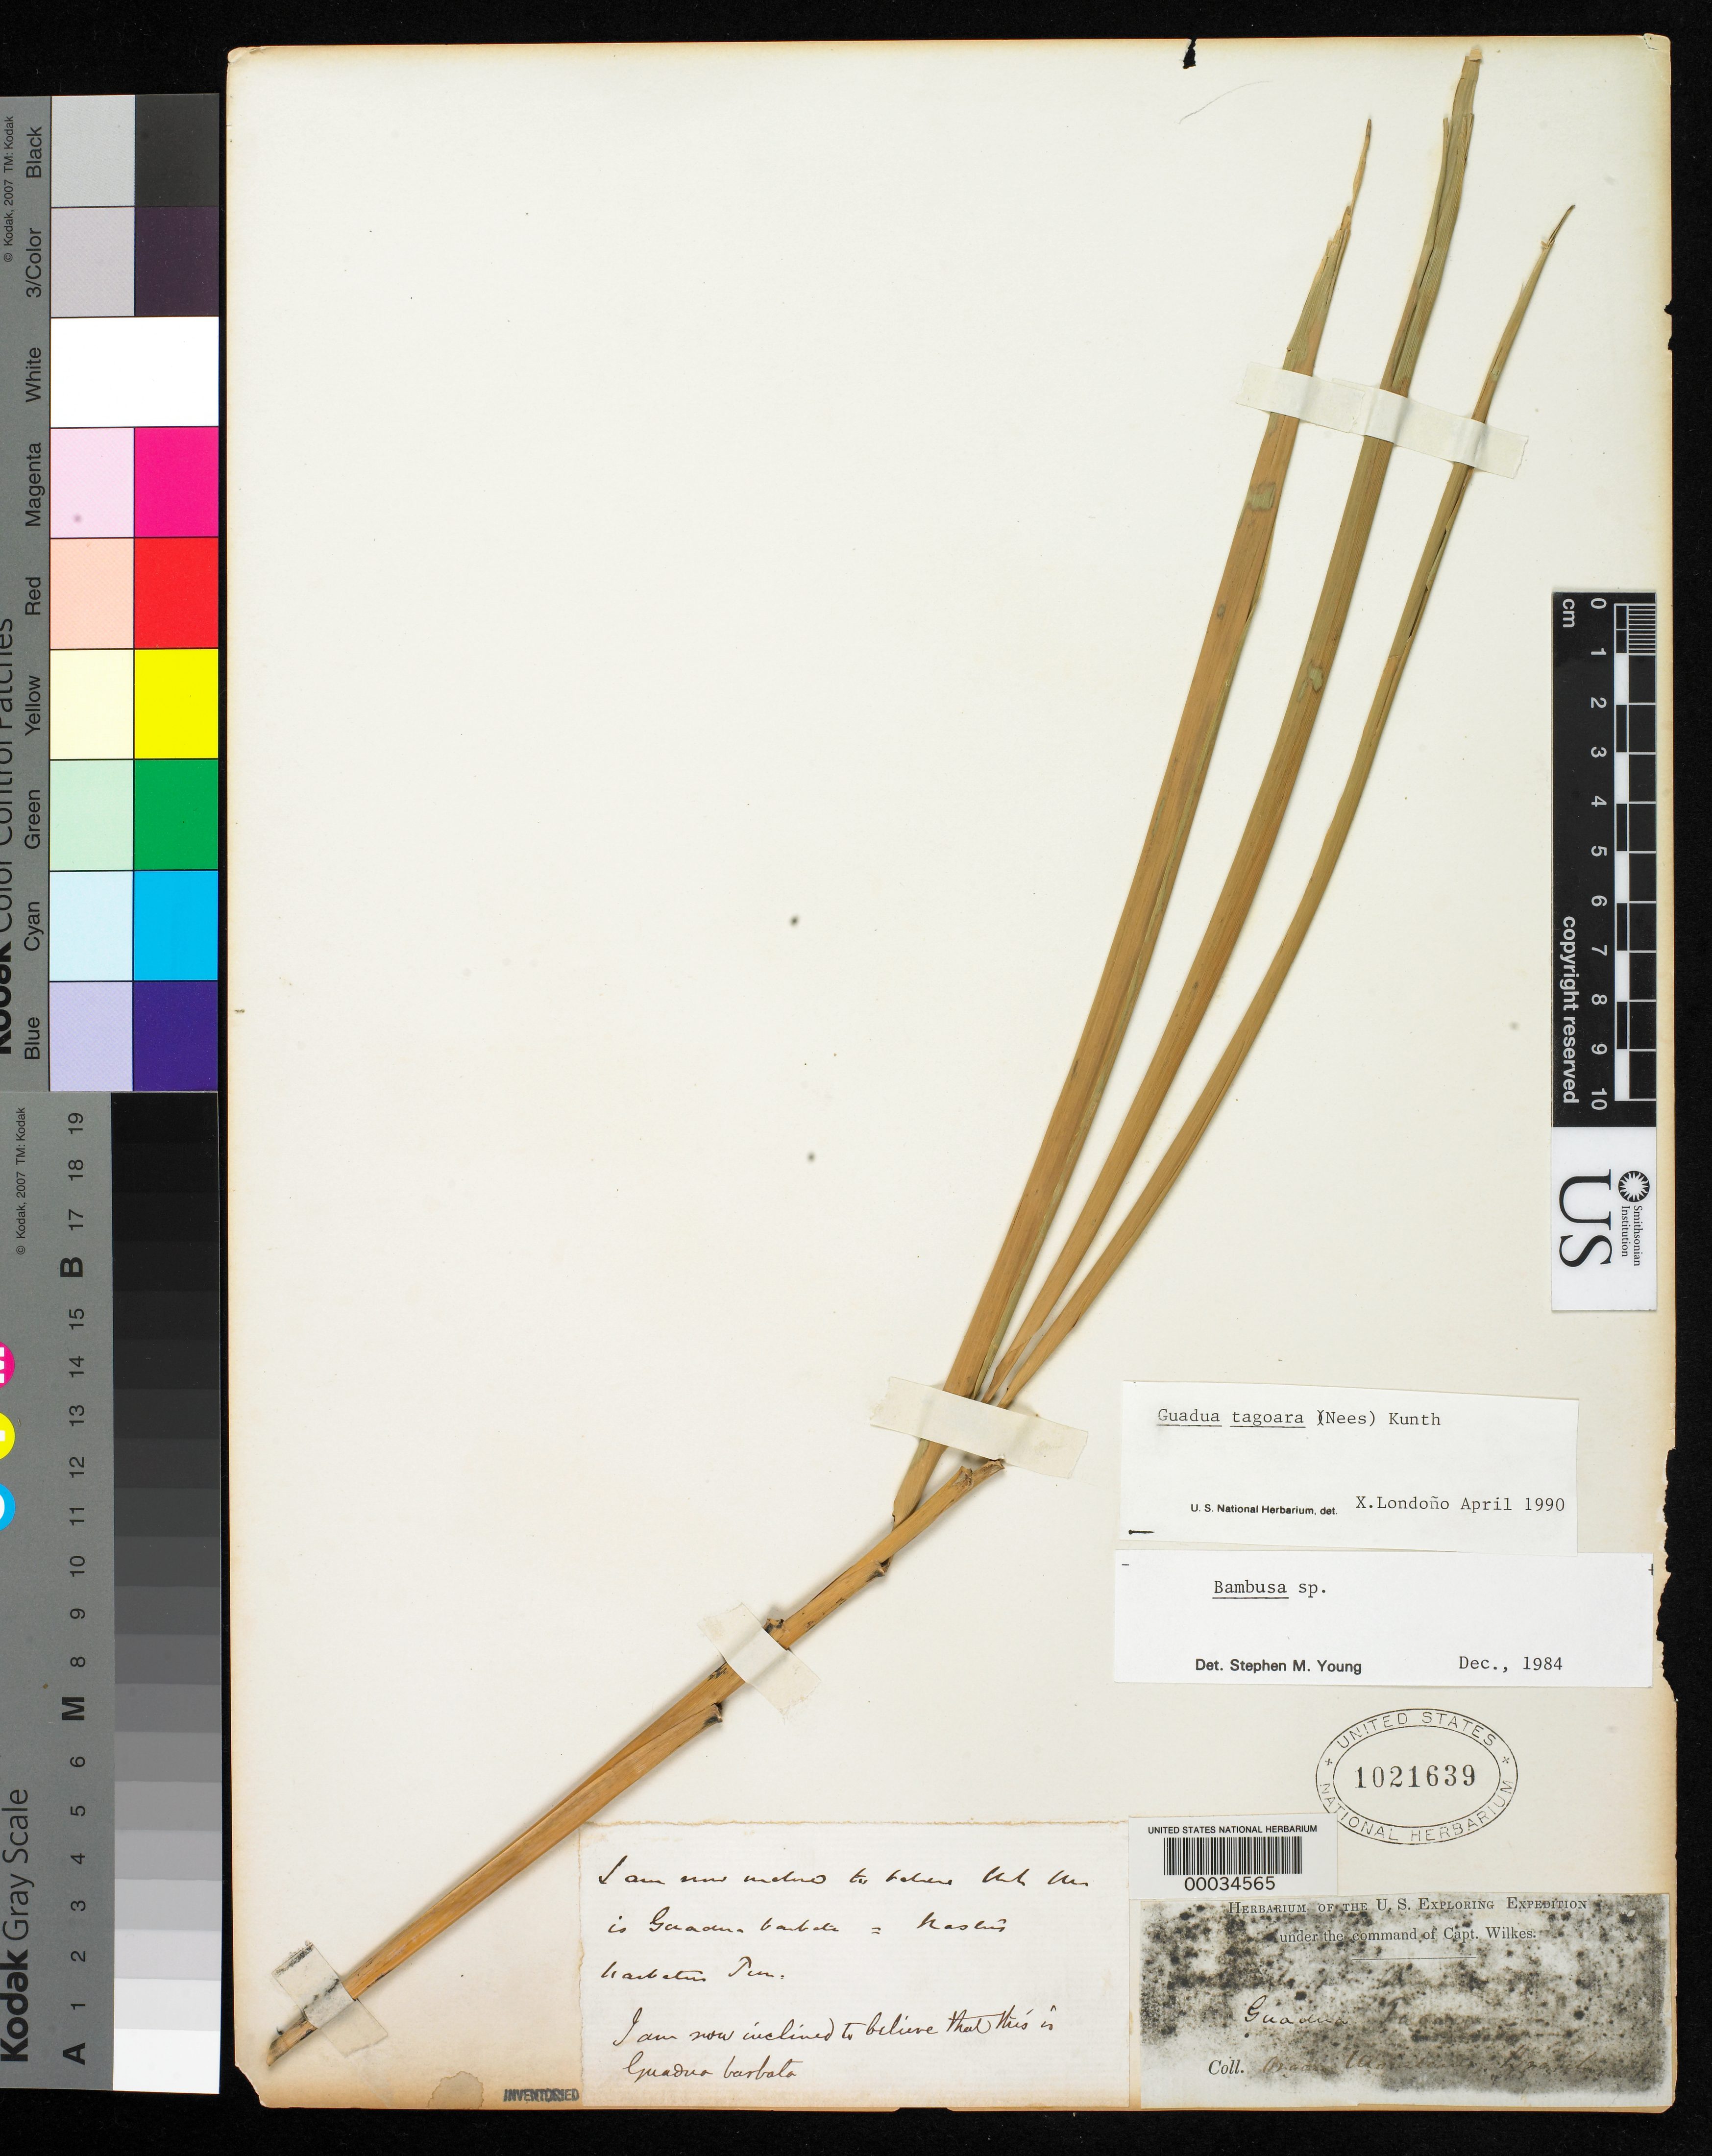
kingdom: Plantae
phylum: Tracheophyta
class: Liliopsida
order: Poales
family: Poaceae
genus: Guadua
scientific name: Guadua tagoara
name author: (Nees) Kunth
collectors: Wilkes Explor. Exped.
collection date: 1838/1842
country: Brazil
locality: Brazil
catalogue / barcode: US 1021639